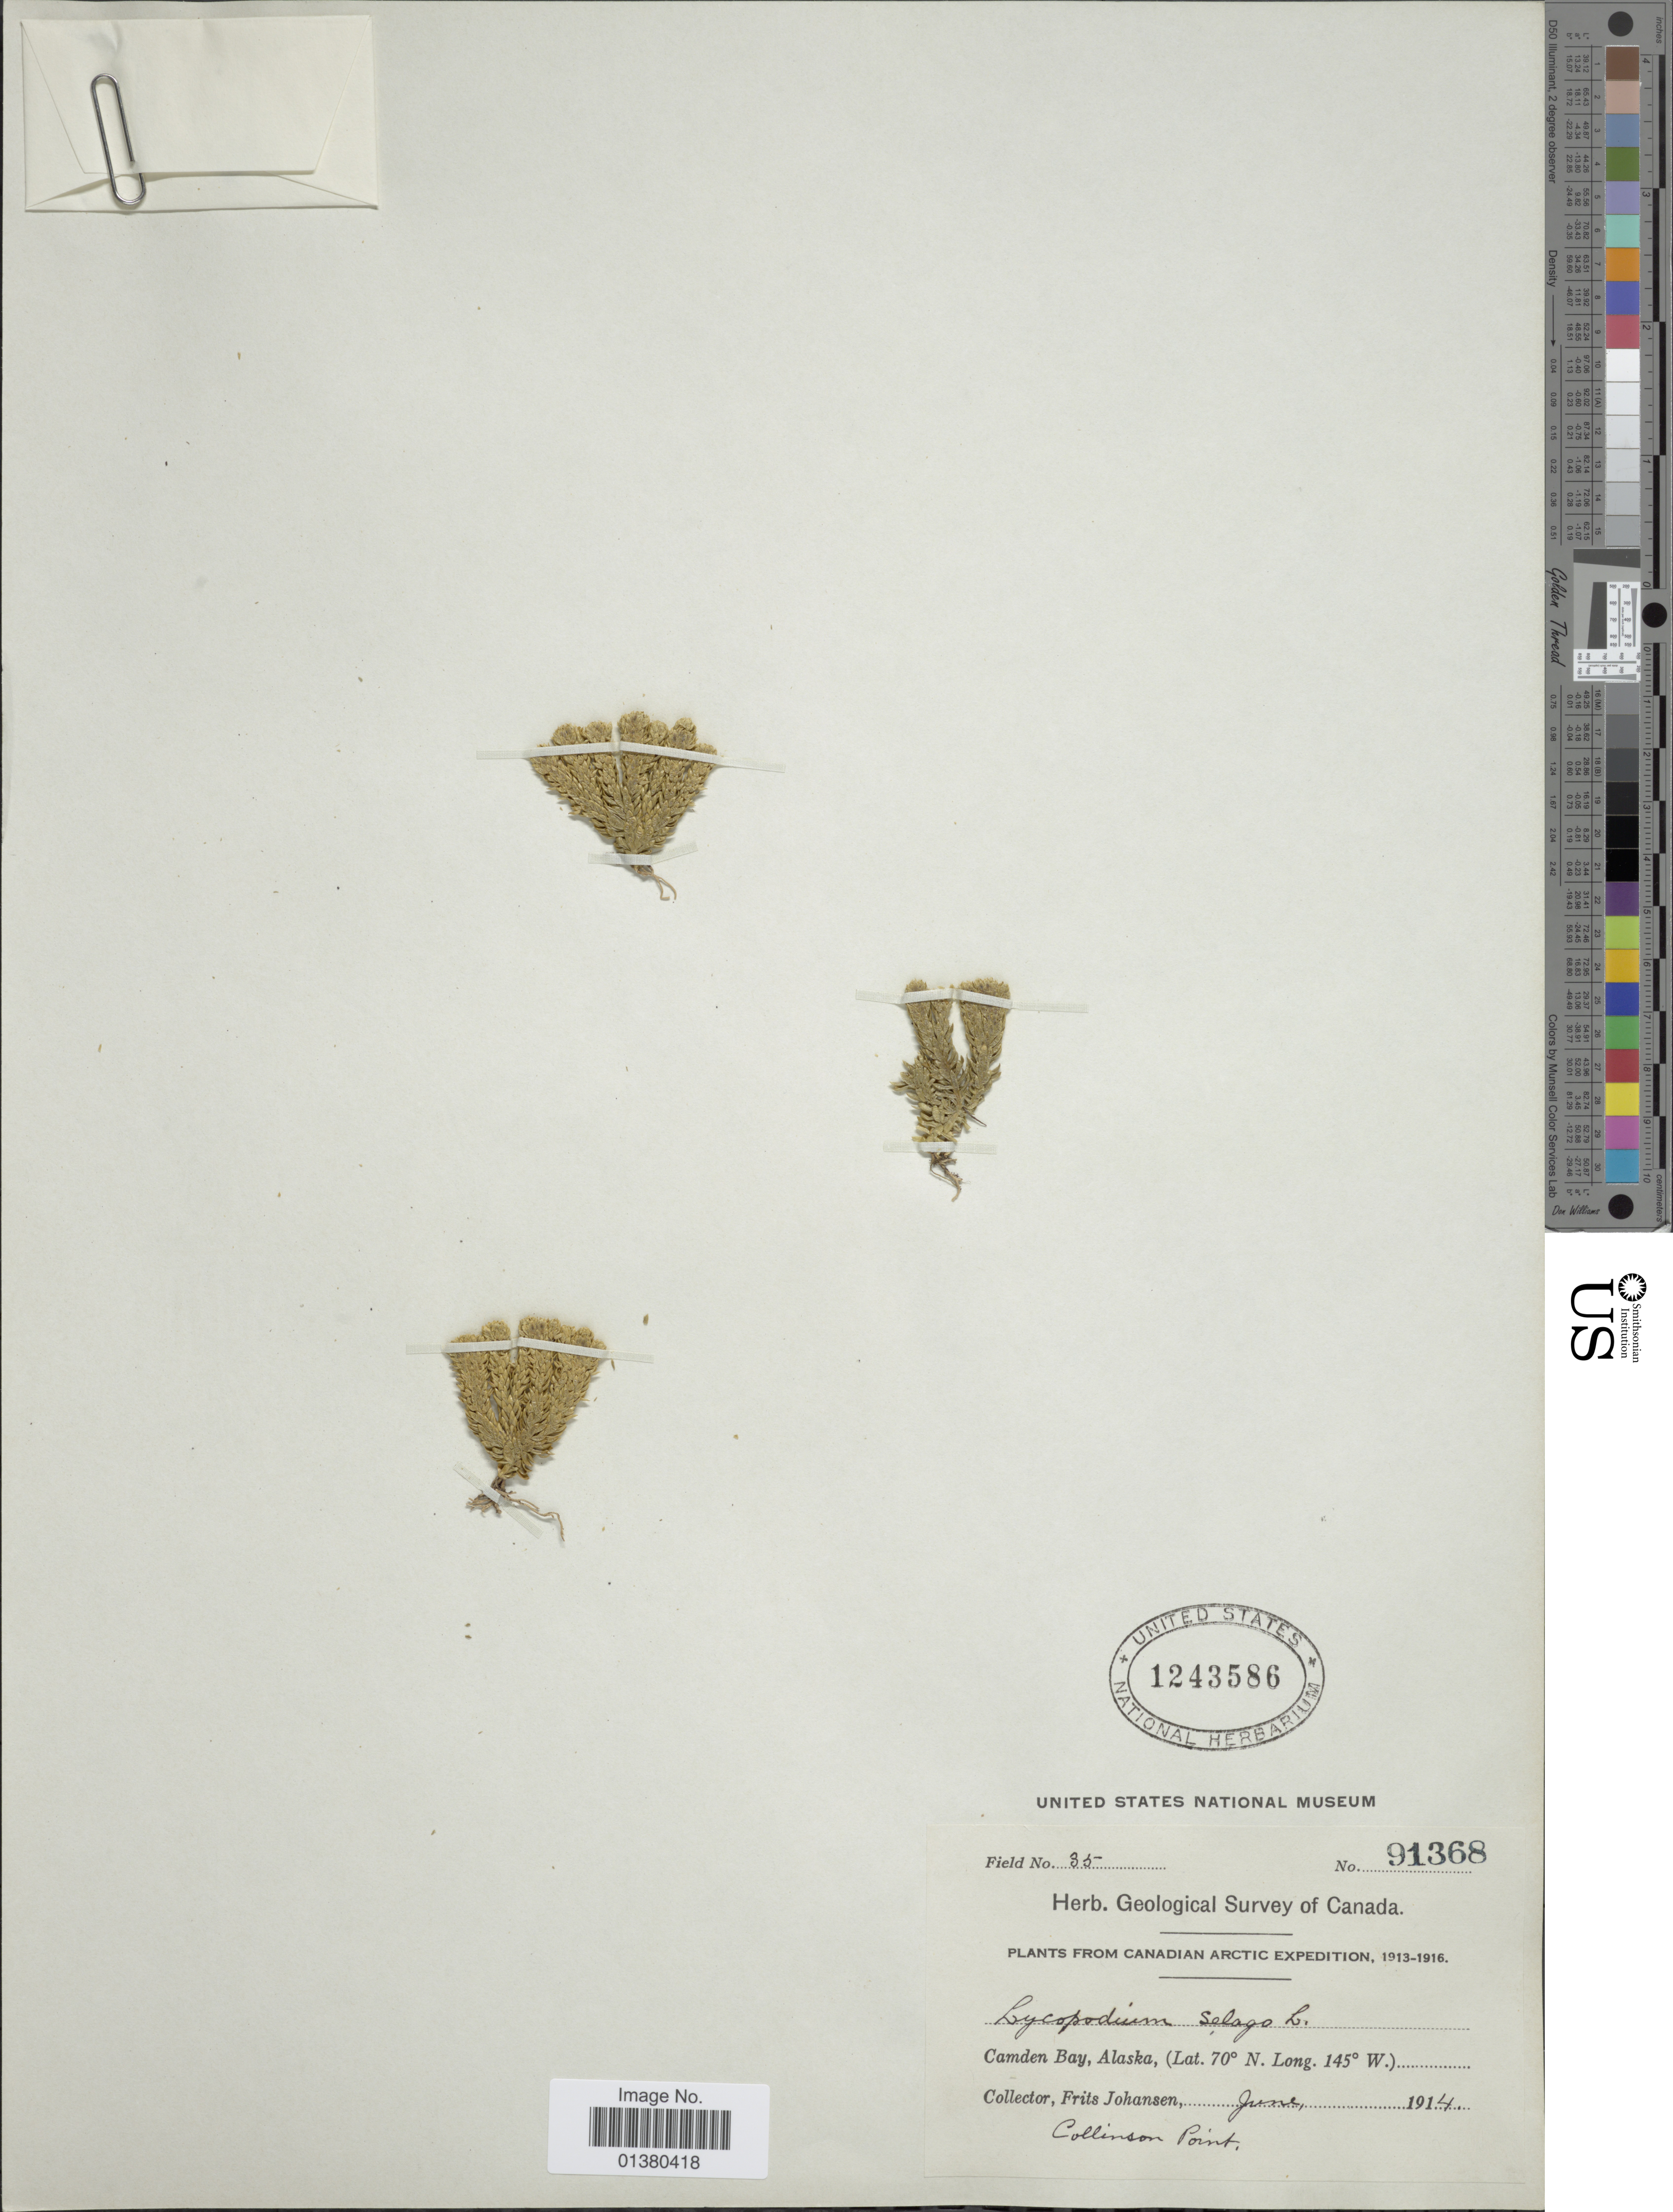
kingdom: Plantae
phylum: Tracheophyta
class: Lycopodiopsida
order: Lycopodiales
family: Lycopodiaceae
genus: Huperzia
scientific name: Huperzia selago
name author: (L.) Bernh. ex Schrank & Mart.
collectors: F. Johansen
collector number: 91368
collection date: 1914-06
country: United States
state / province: Alaska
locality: Camden Bay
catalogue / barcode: US 1243586